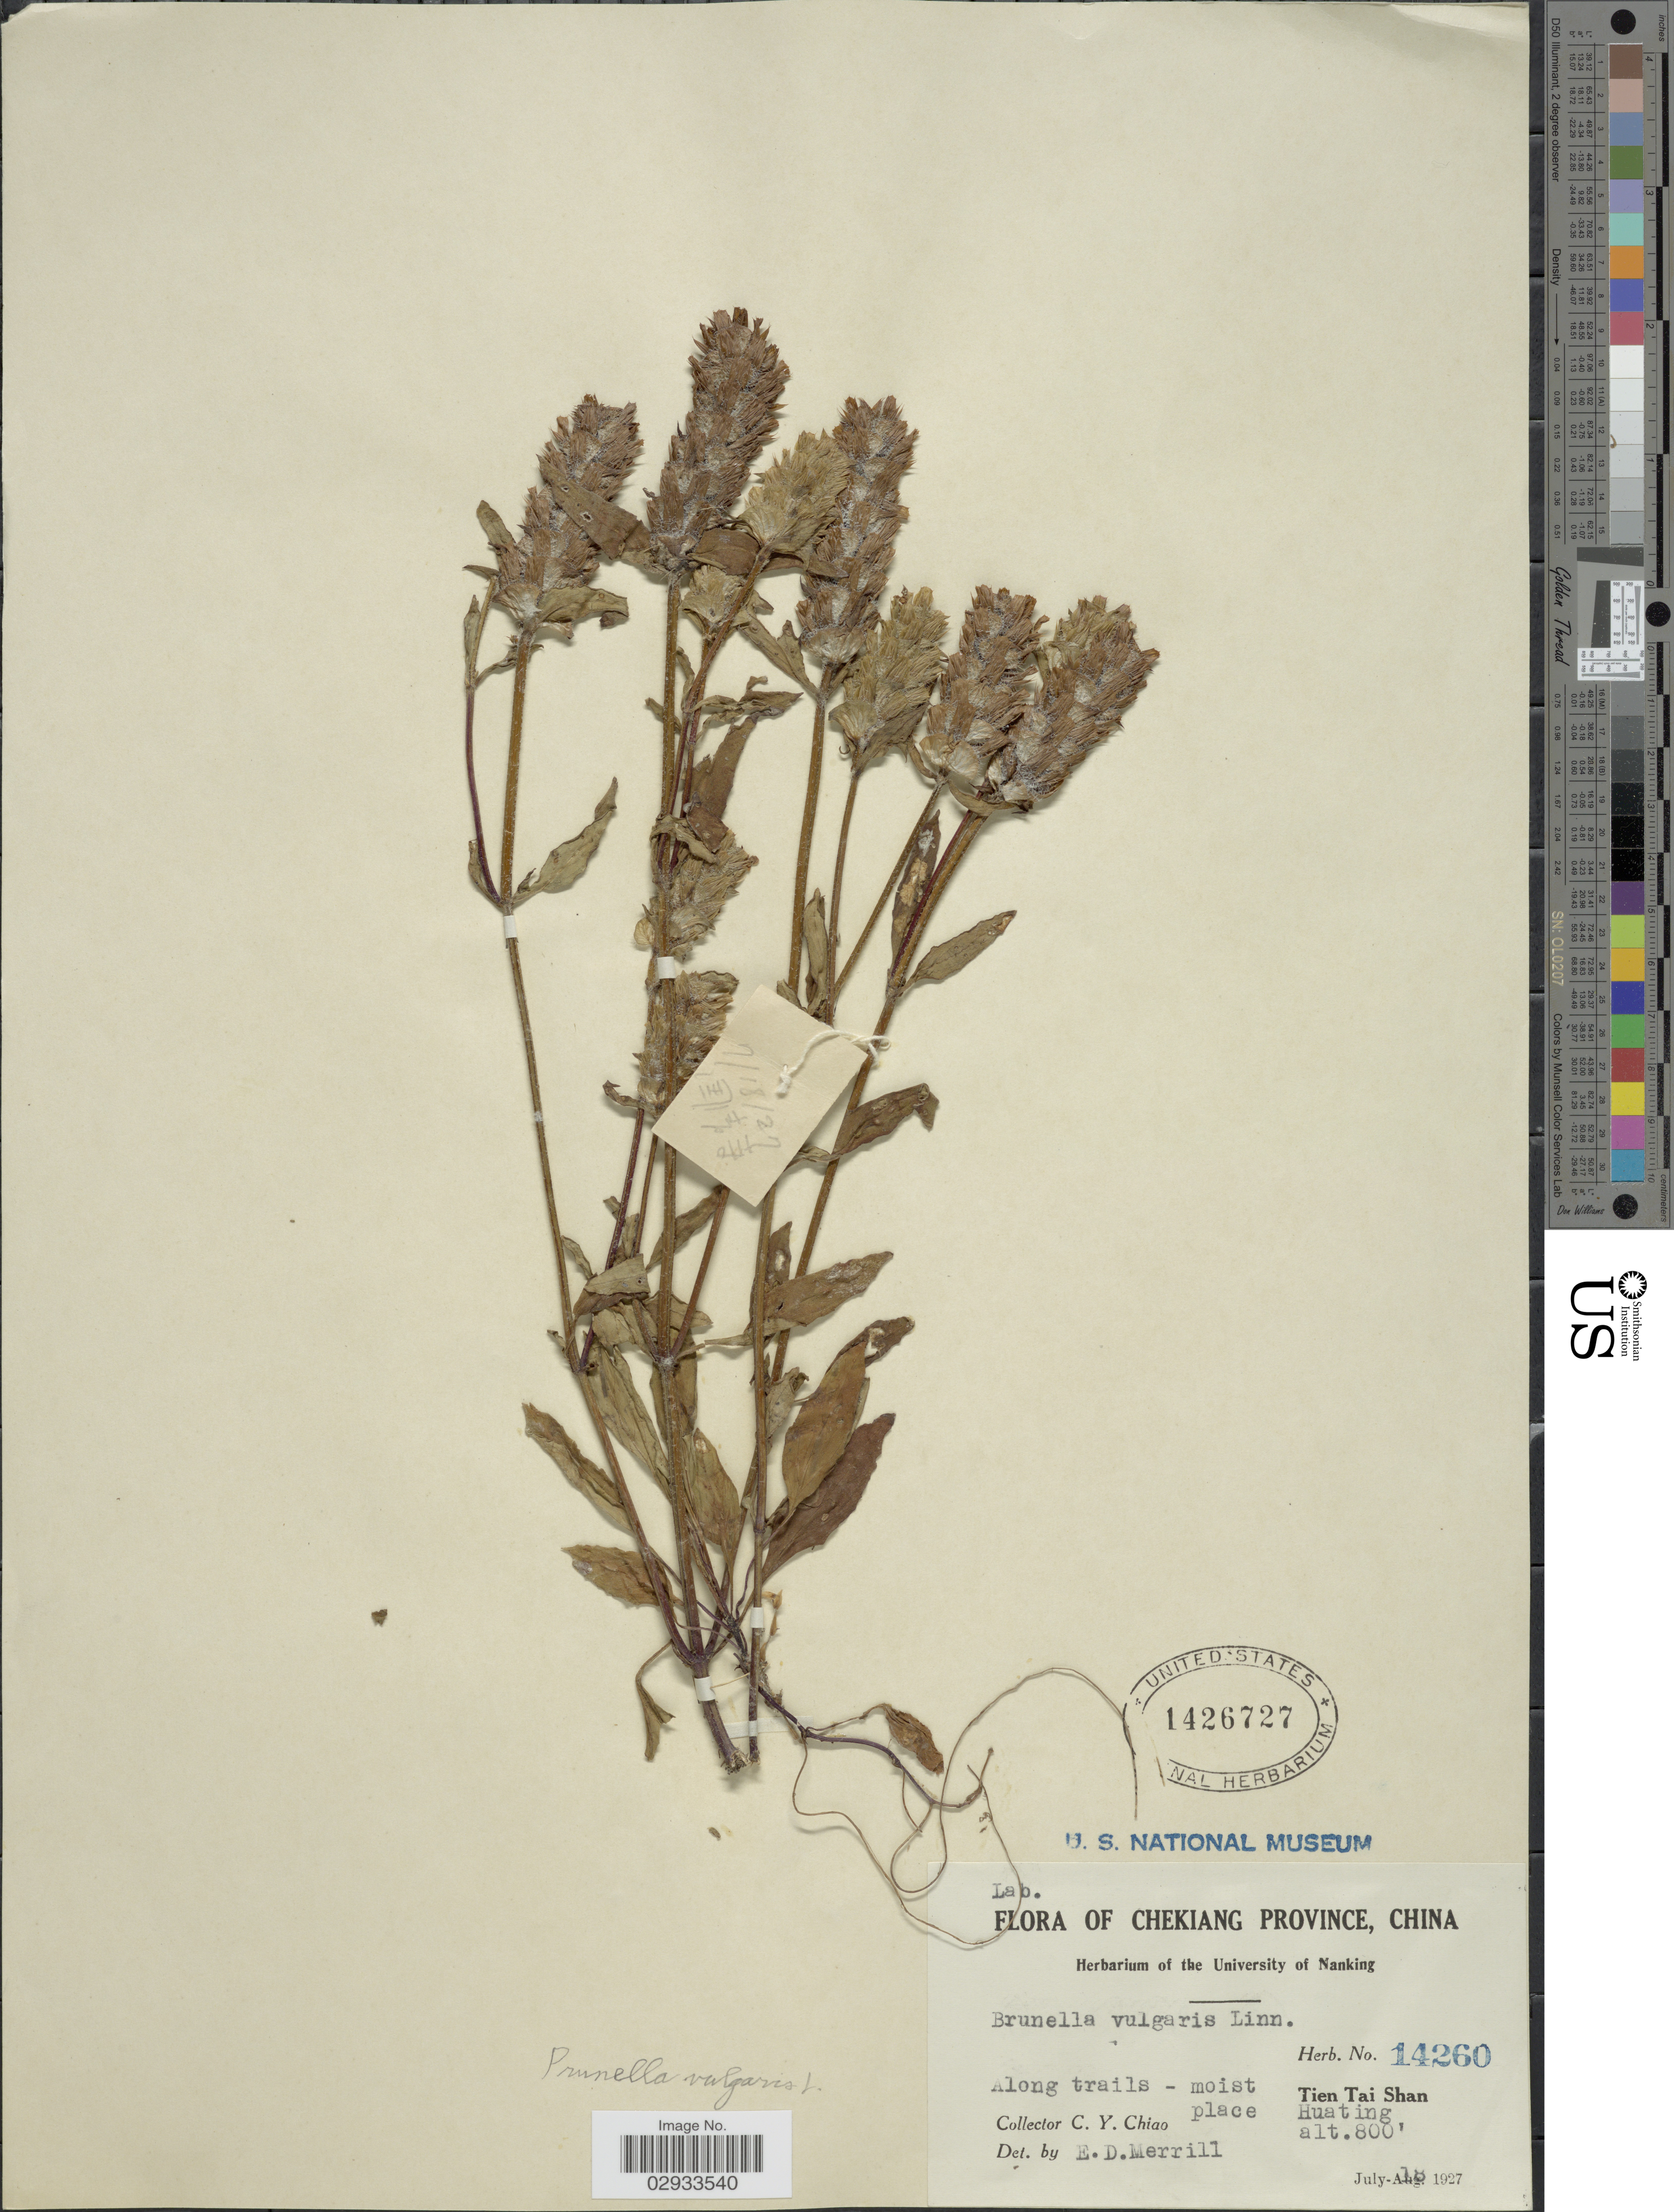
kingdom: Plantae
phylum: Tracheophyta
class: Magnoliopsida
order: Lamiales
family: Lamiaceae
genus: Prunella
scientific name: Prunella vulgaris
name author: L.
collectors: C. Y. Chiao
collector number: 14260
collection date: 1927-07-18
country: China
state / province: Zhejiang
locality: Chekiang Province, China, Along trails, Tien Tai Shan, Huating.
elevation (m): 244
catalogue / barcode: US 1426727